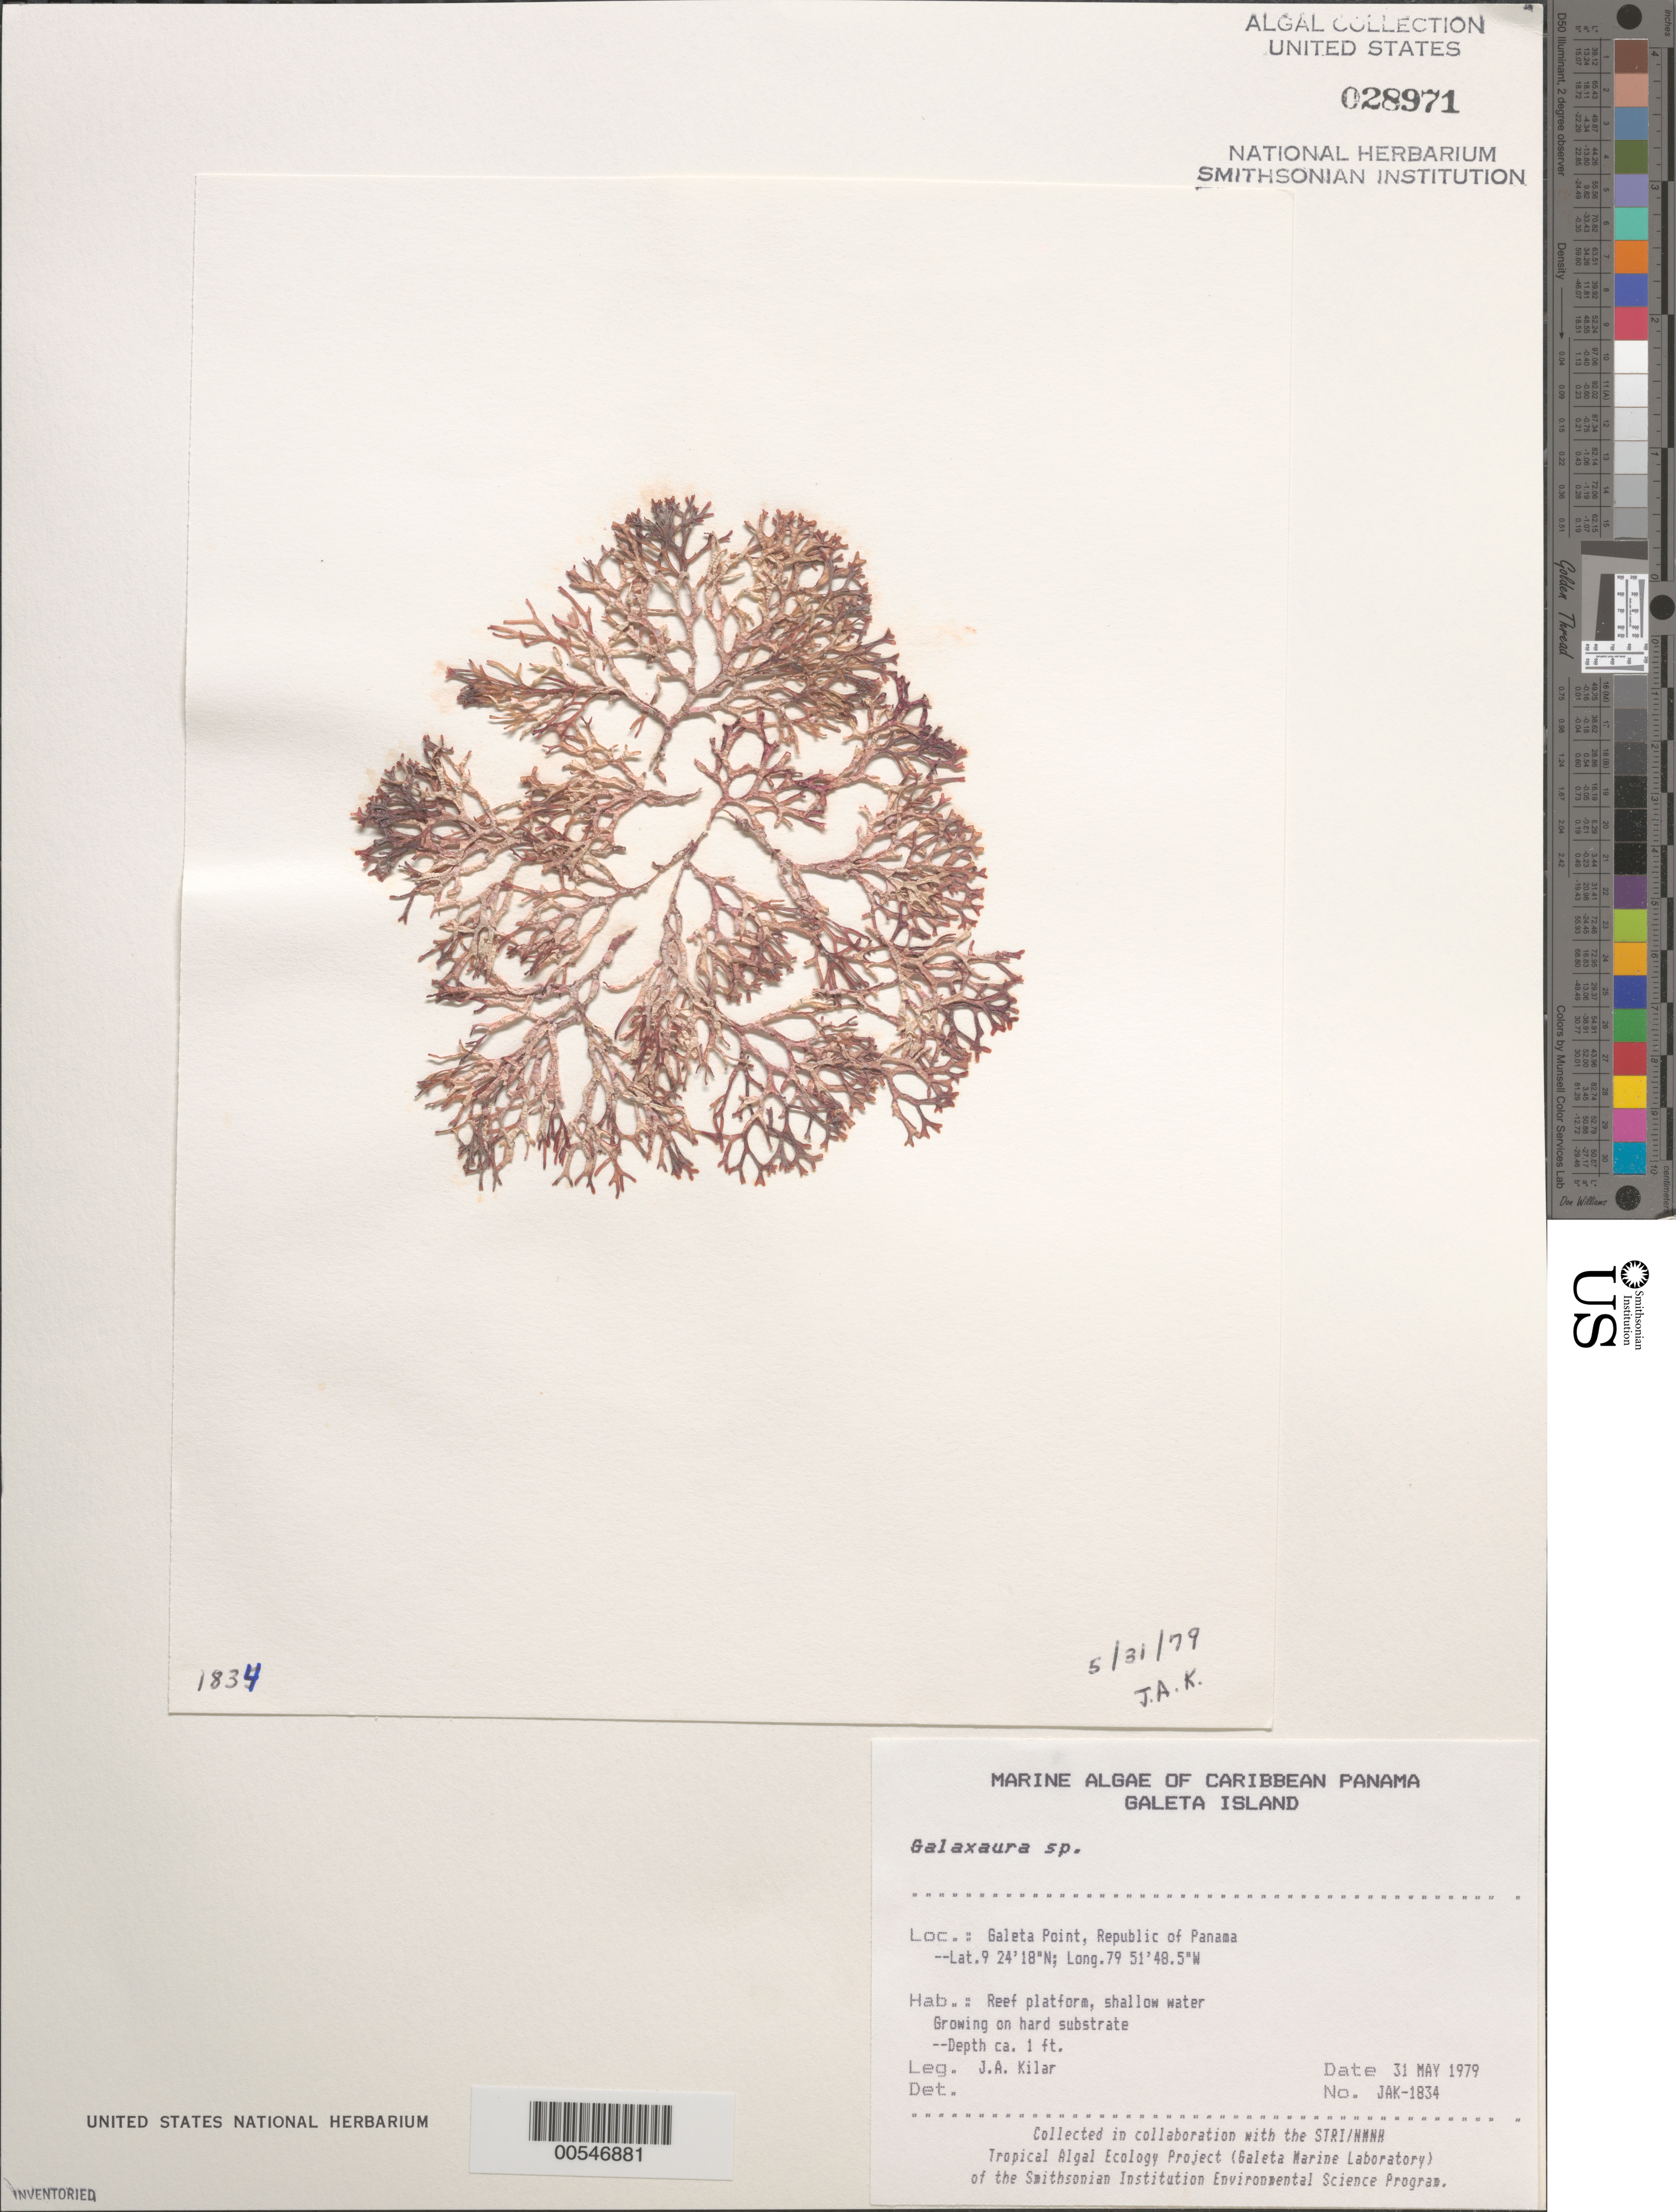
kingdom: Plantae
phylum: Rhodophyta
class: Florideophyceae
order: Nemaliales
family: Galaxauraceae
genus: Galaxaura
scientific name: Galaxaura sp.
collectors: J. A. Kilar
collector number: JAK-1834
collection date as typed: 31 May 1979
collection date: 1979-05-31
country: Panama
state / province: Colón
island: Galeta Island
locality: Galeta Point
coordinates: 9 24' 18" N, 79 51' 48.5" W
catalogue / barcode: US 28971